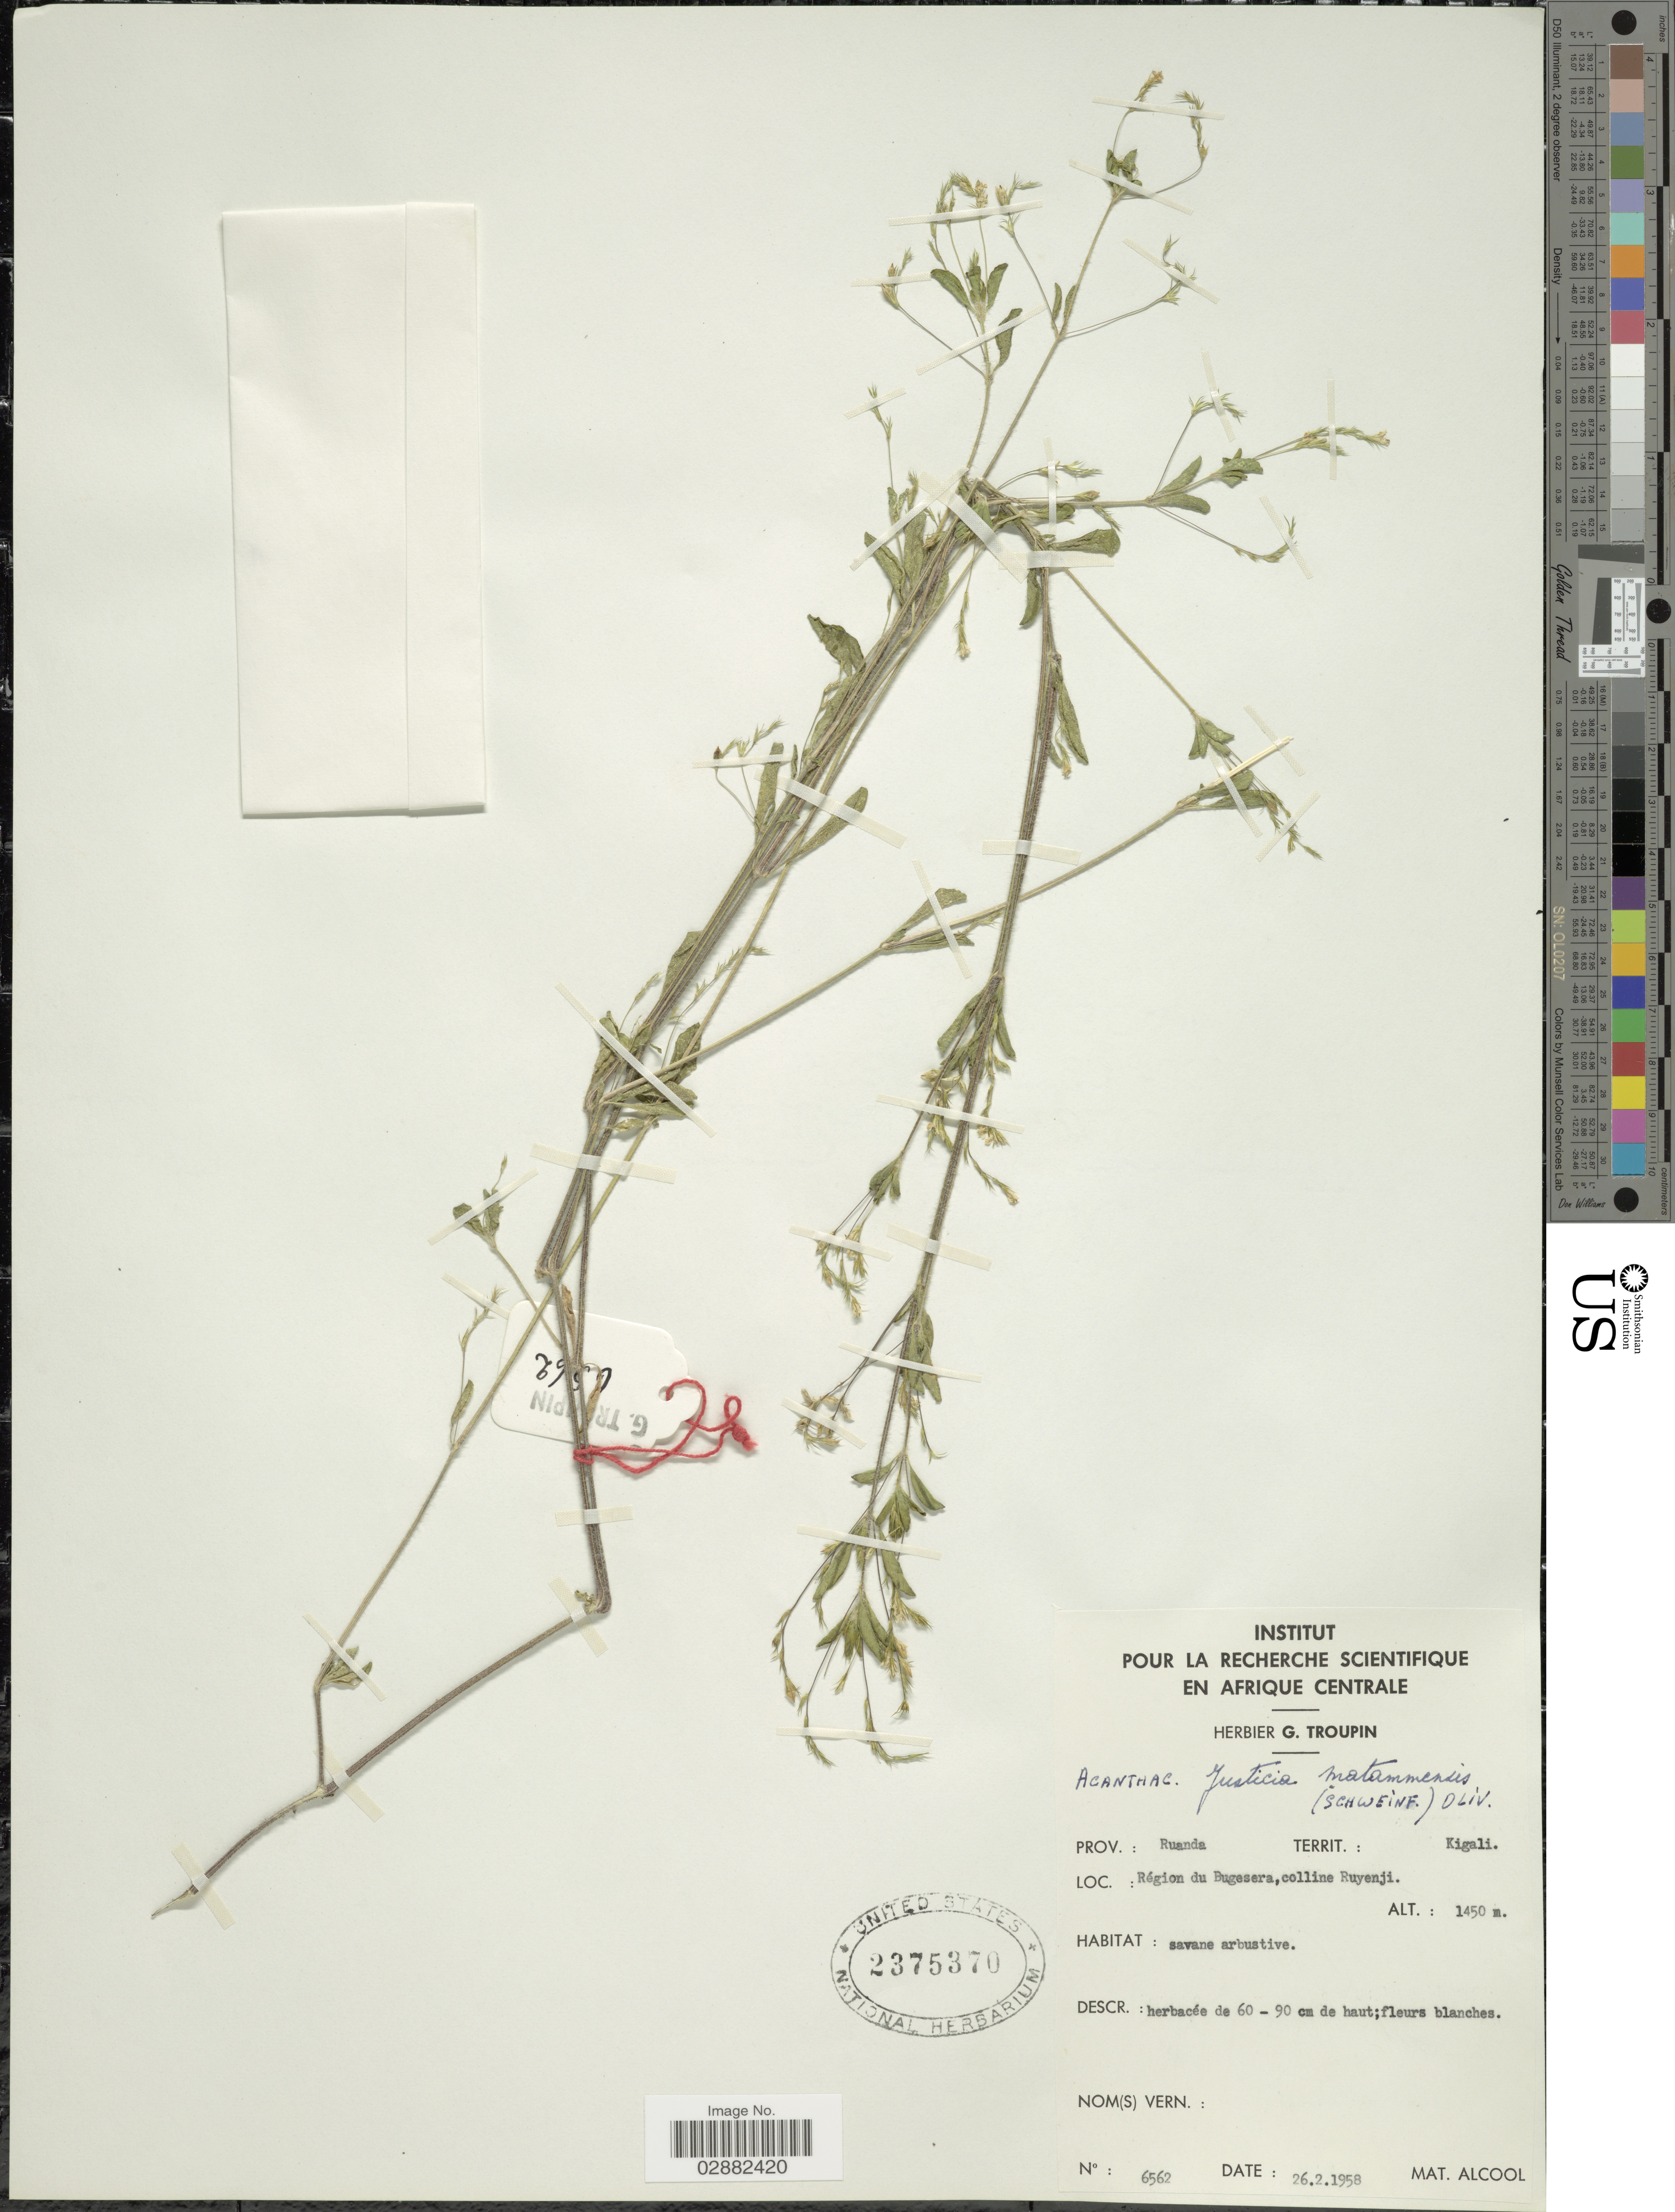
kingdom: Plantae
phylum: Tracheophyta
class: Magnoliopsida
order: Lamiales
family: Acanthaceae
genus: Justicia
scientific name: Justicia matammensis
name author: (Schweinf.) Oliv.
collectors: ex herb. G. Troupin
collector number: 6562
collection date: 1958-02-26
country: Rwanda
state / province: Kigali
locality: Prov.: Ruanda, Territ.: Kigali, Région du Bugesersa, colline Ruyenji.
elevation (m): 1450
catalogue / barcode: US 2375370